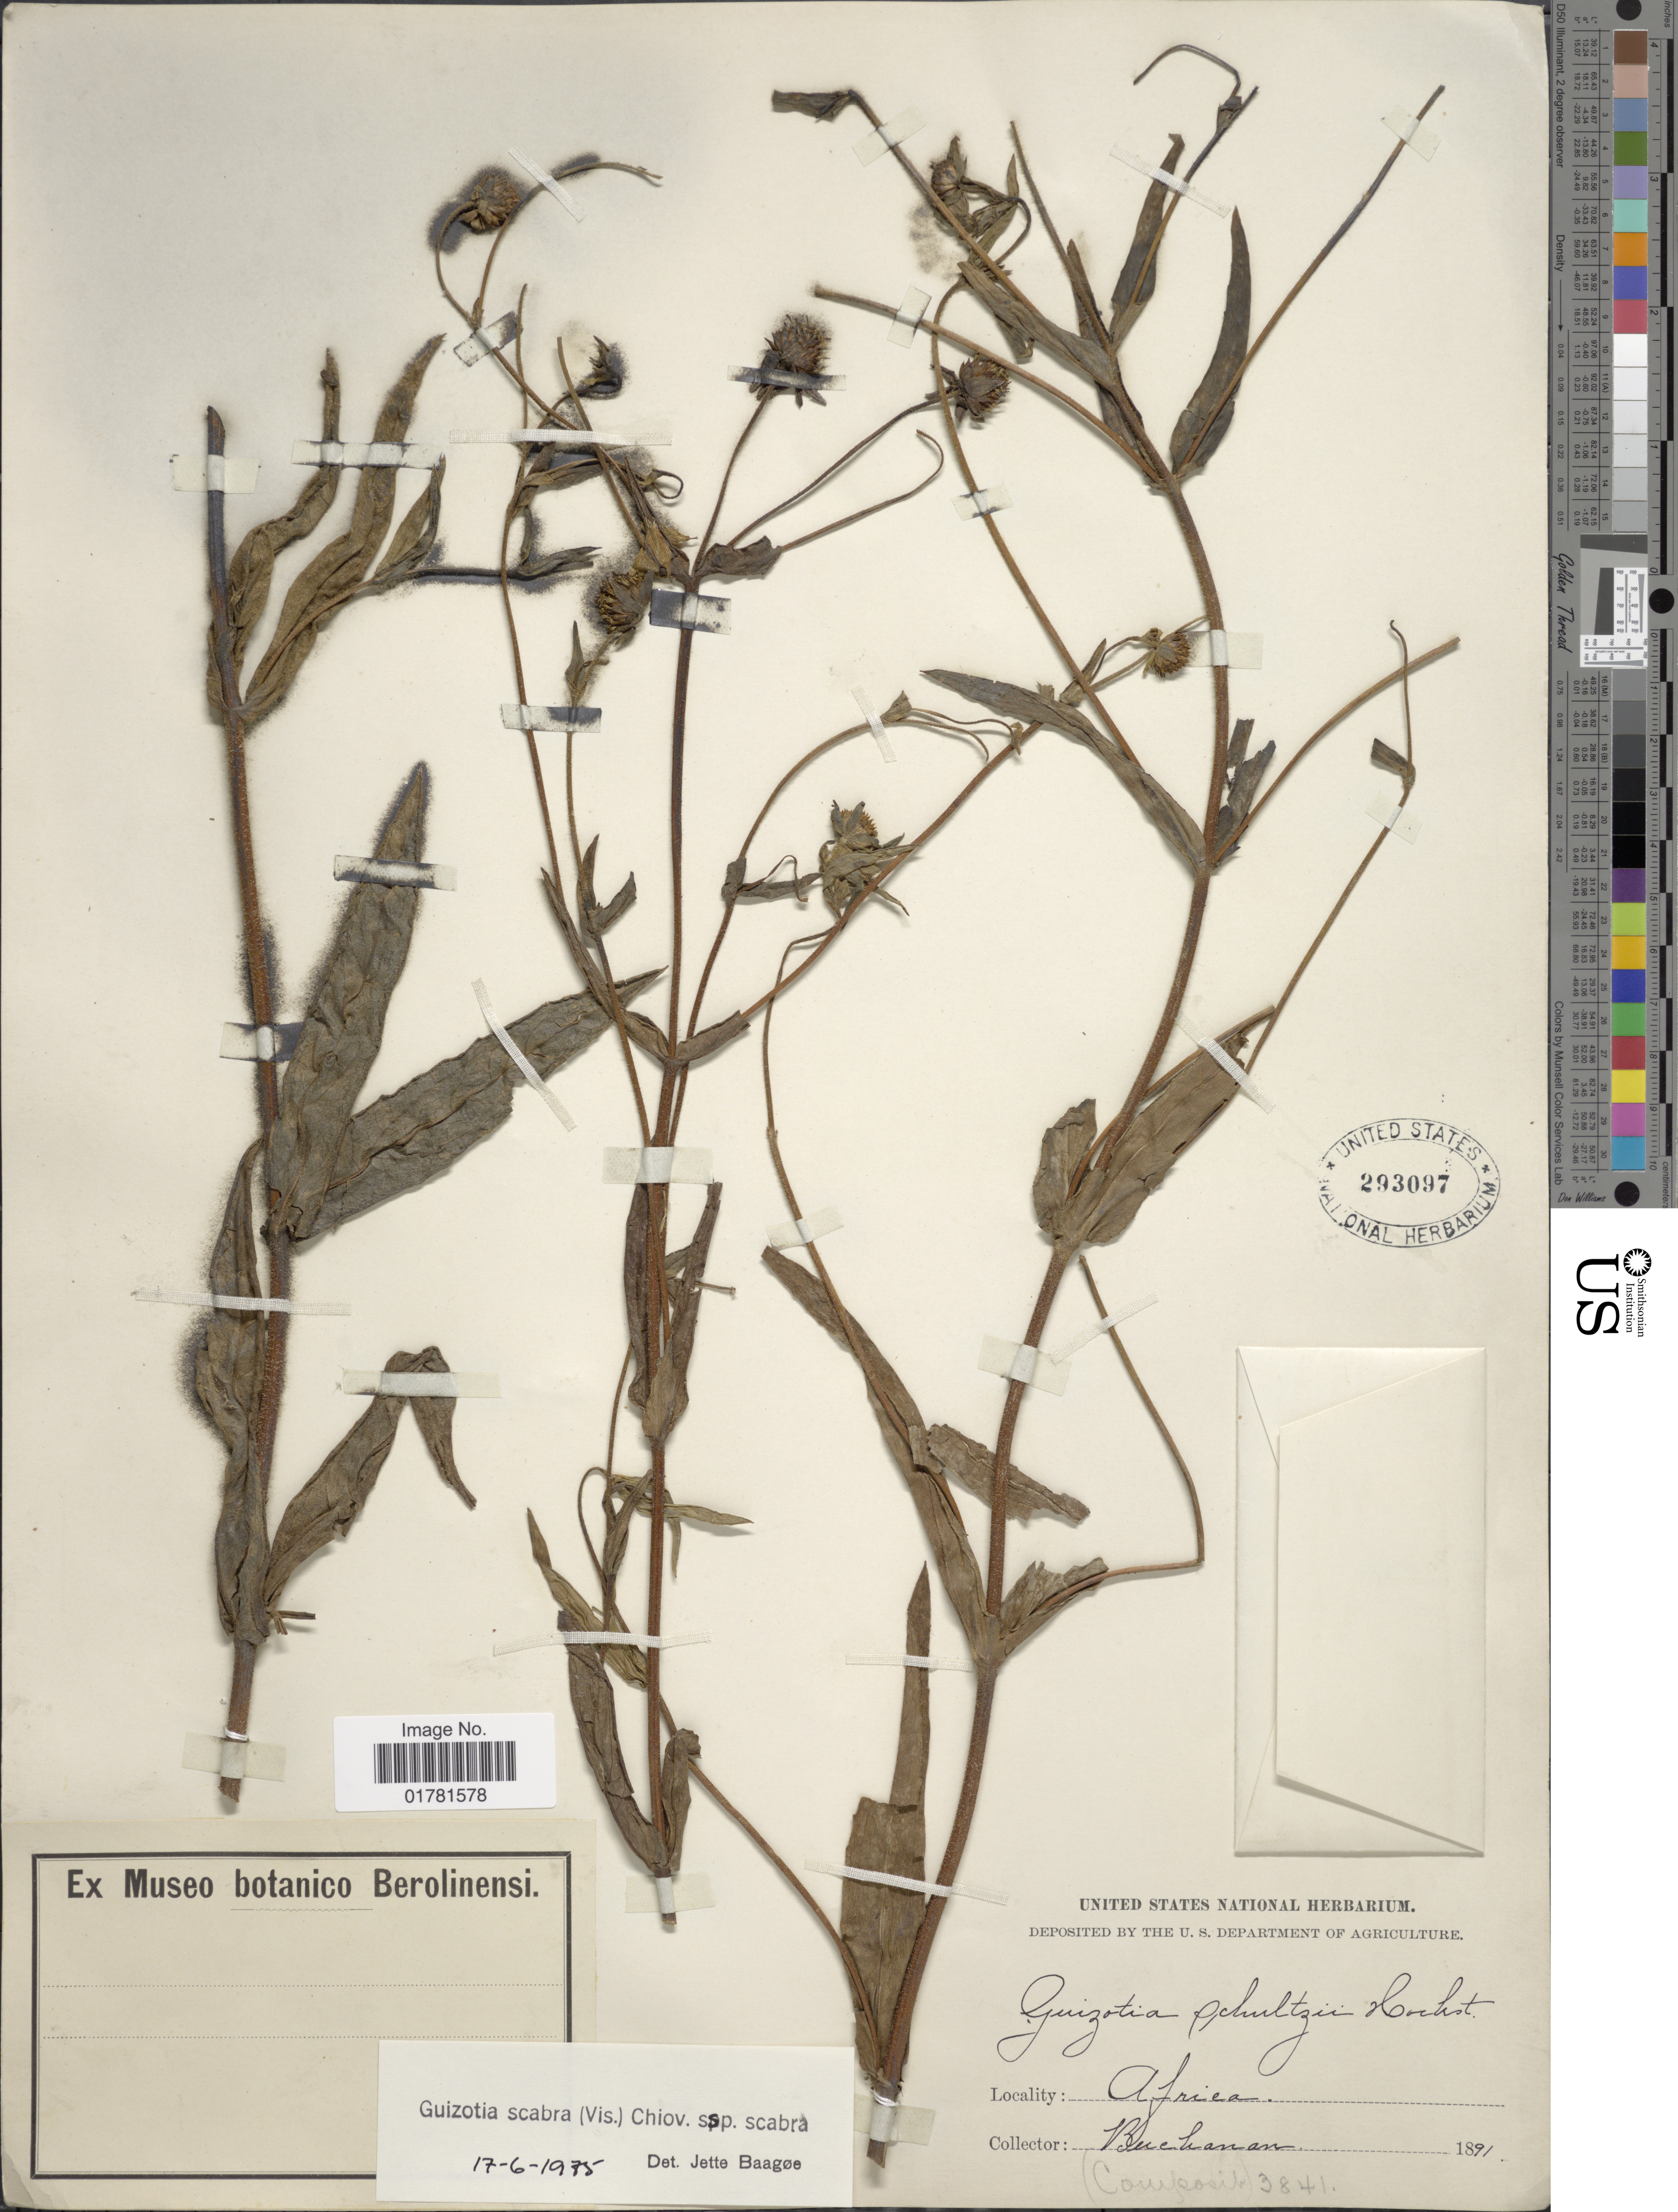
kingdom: Plantae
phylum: Tracheophyta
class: Magnoliopsida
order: Asterales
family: Asteraceae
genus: Guizotia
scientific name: Guizotia scabra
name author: Chiov.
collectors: -. Buchanan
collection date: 1891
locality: Africa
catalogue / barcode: US 293097